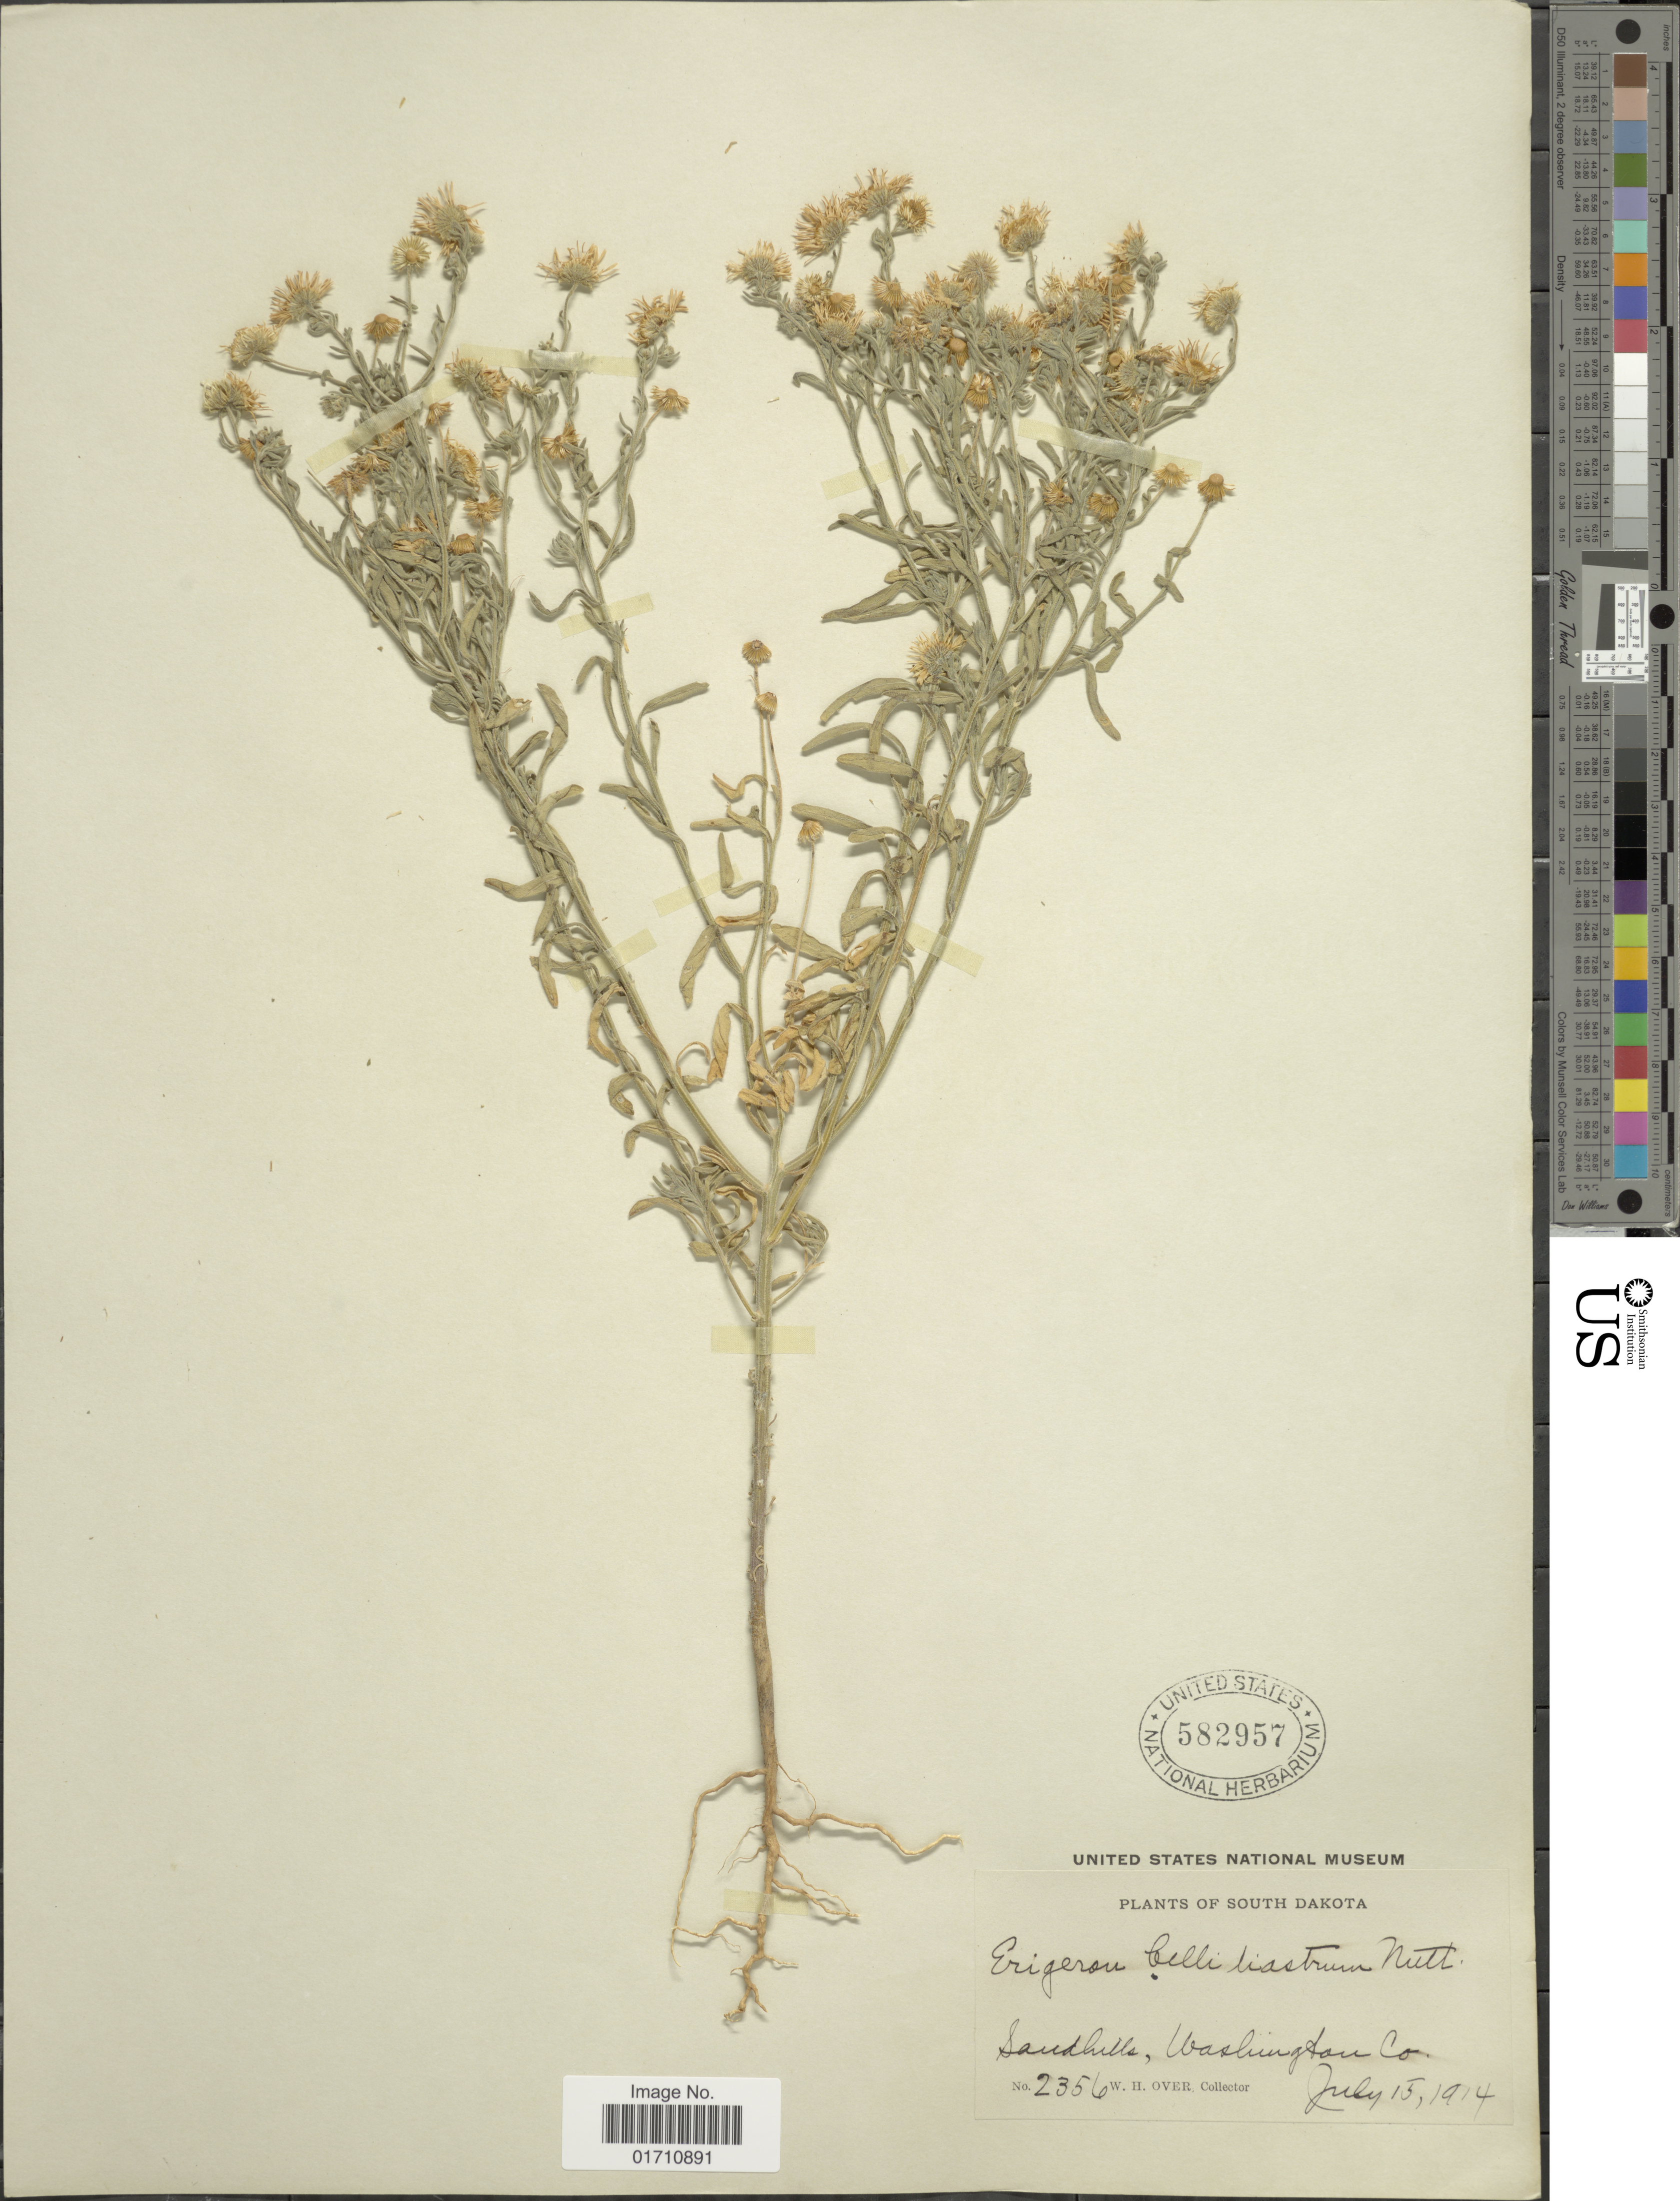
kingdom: Plantae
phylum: Tracheophyta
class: Magnoliopsida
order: Asterales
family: Asteraceae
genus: Erigeron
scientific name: Erigeron bellidiastrum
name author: Nutt.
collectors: W. Over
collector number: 2356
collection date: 1914-07-15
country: United States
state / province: South Dakota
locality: Sandhill, Washington Co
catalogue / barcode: US 582957